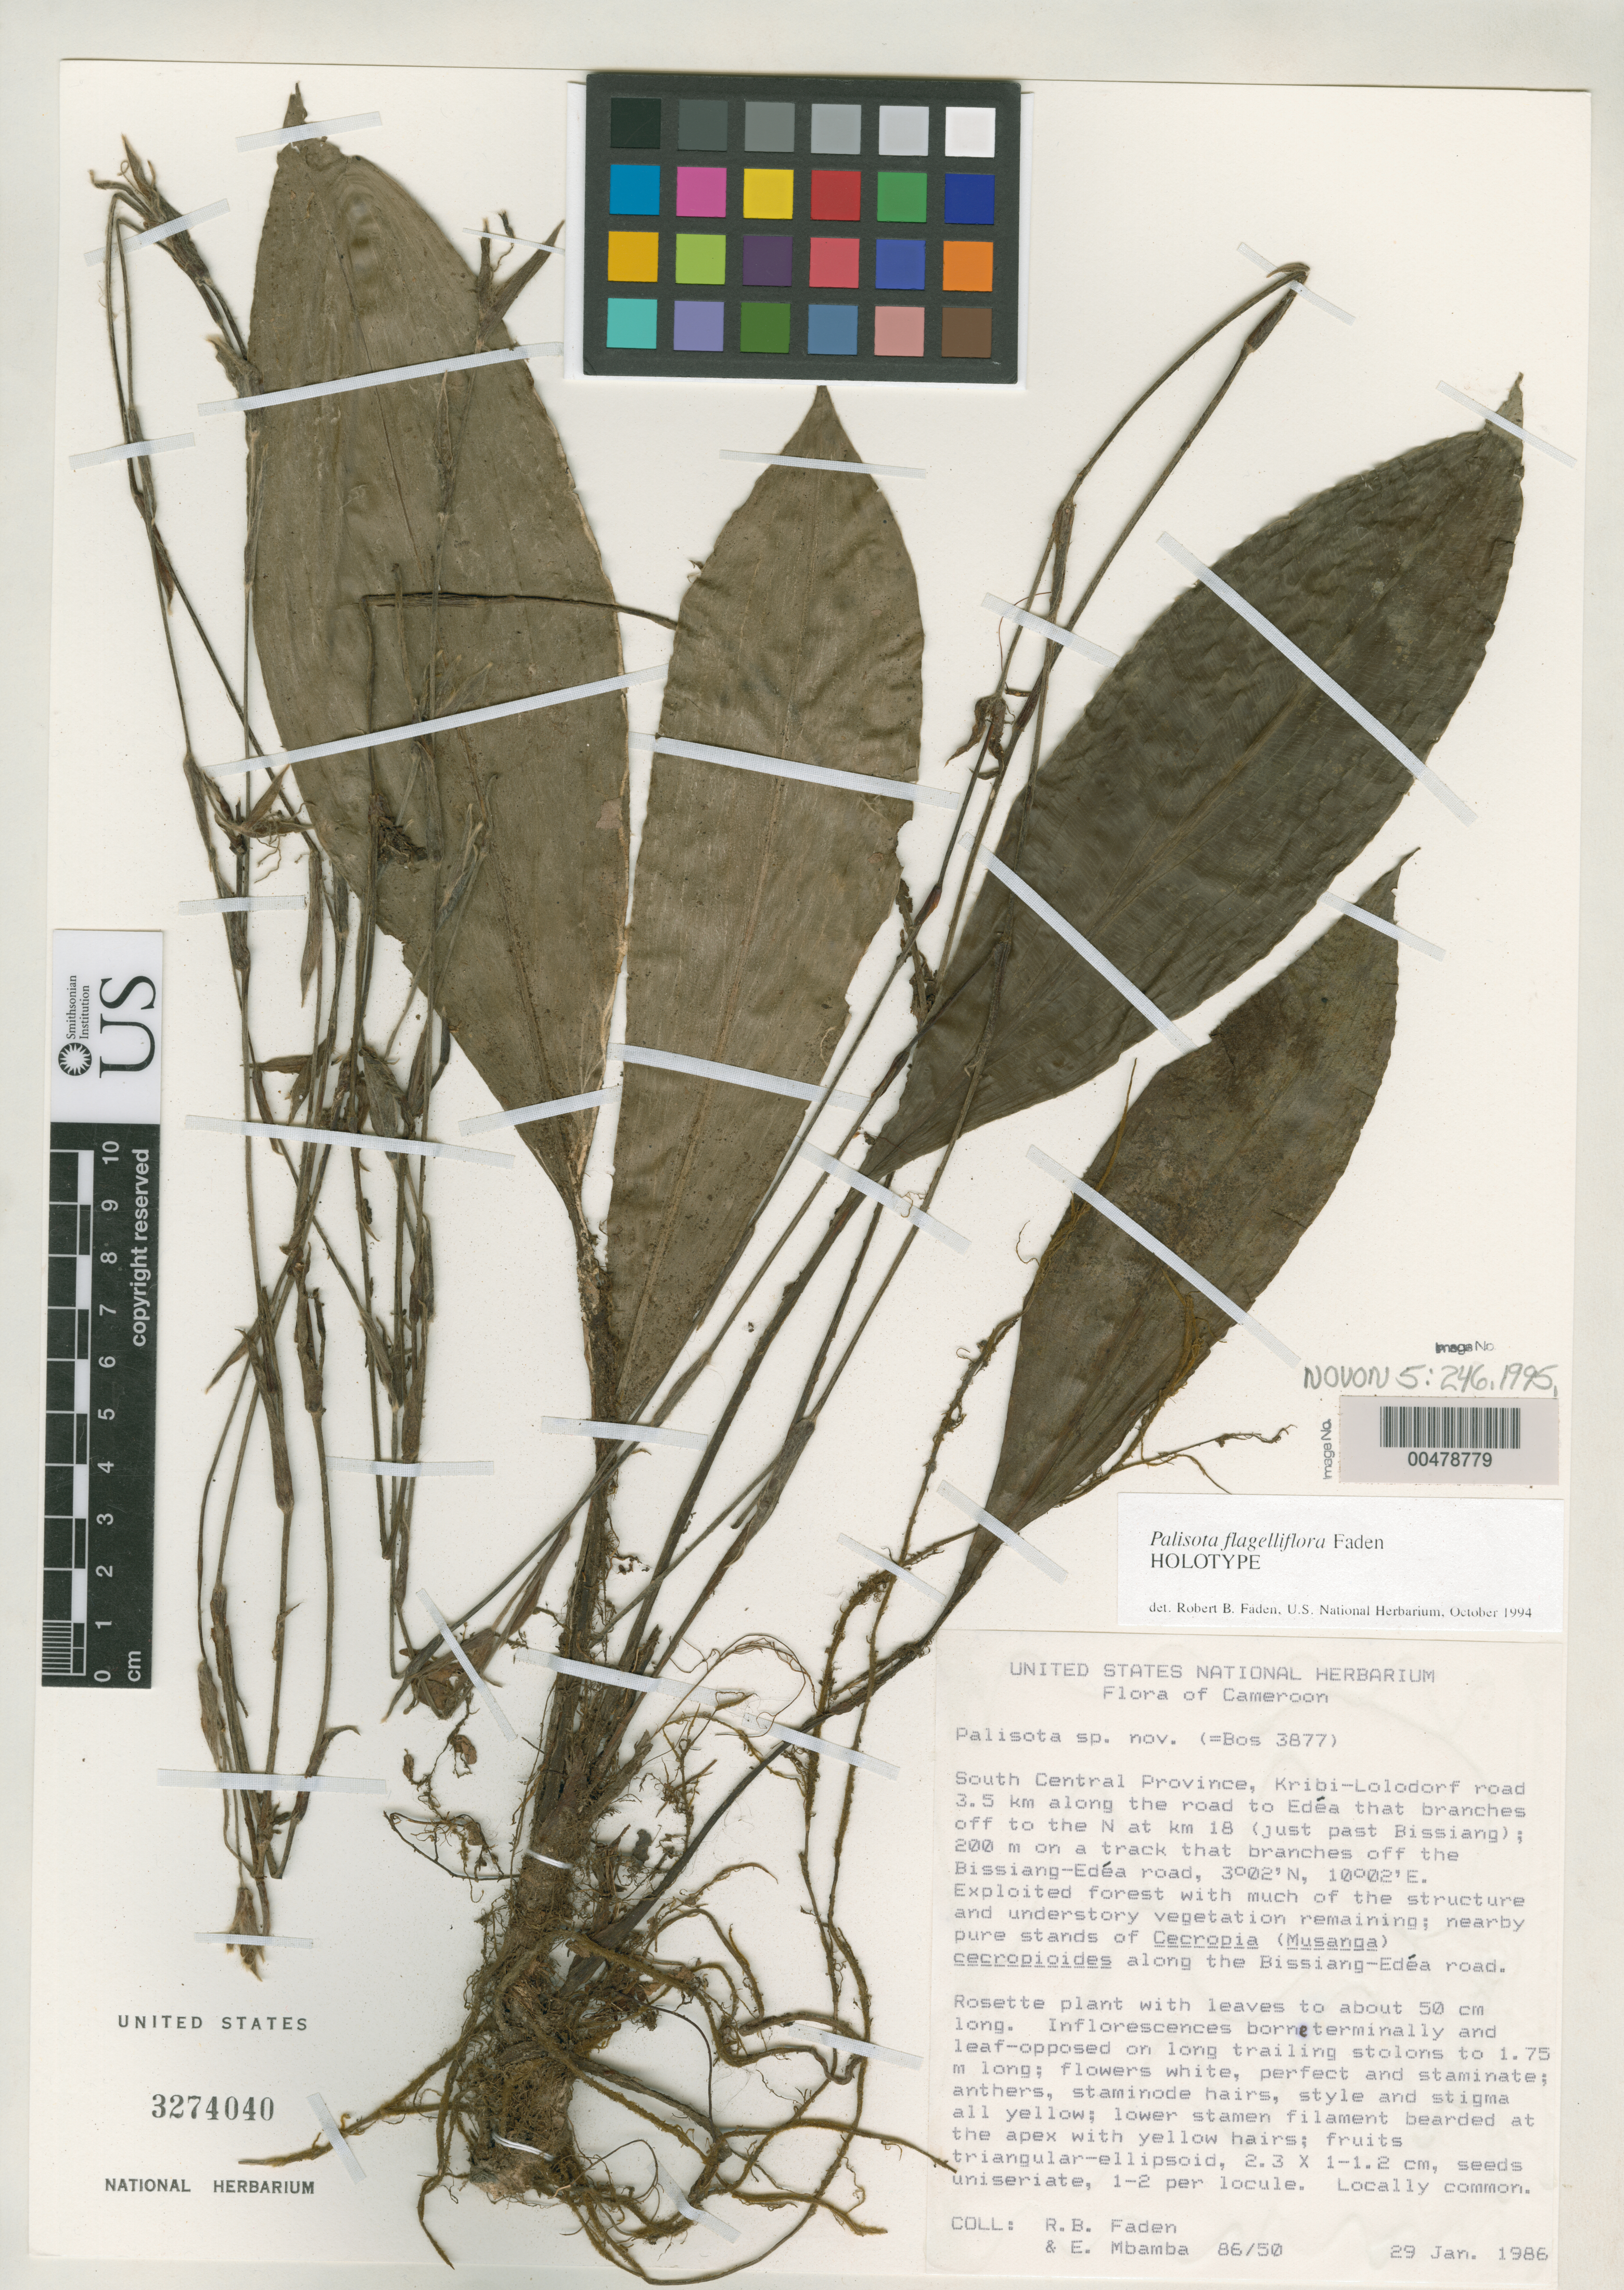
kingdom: Plantae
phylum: Tracheophyta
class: Liliopsida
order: Commelinales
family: Commelinaceae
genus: Palisota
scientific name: Palisota flagelliflora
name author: Faden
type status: Holotype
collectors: R. B. Faden & E. Mnamba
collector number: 86/50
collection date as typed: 29 Jan 1986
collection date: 1986-01-29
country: Cameroon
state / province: Sud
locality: Kribi - Lolodorf rd 3.5 km along rd to Edea branching at km 18 (just past Bissiang), 200 m., on track branching off Bissiang - Edea Rd.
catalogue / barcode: US 3274040